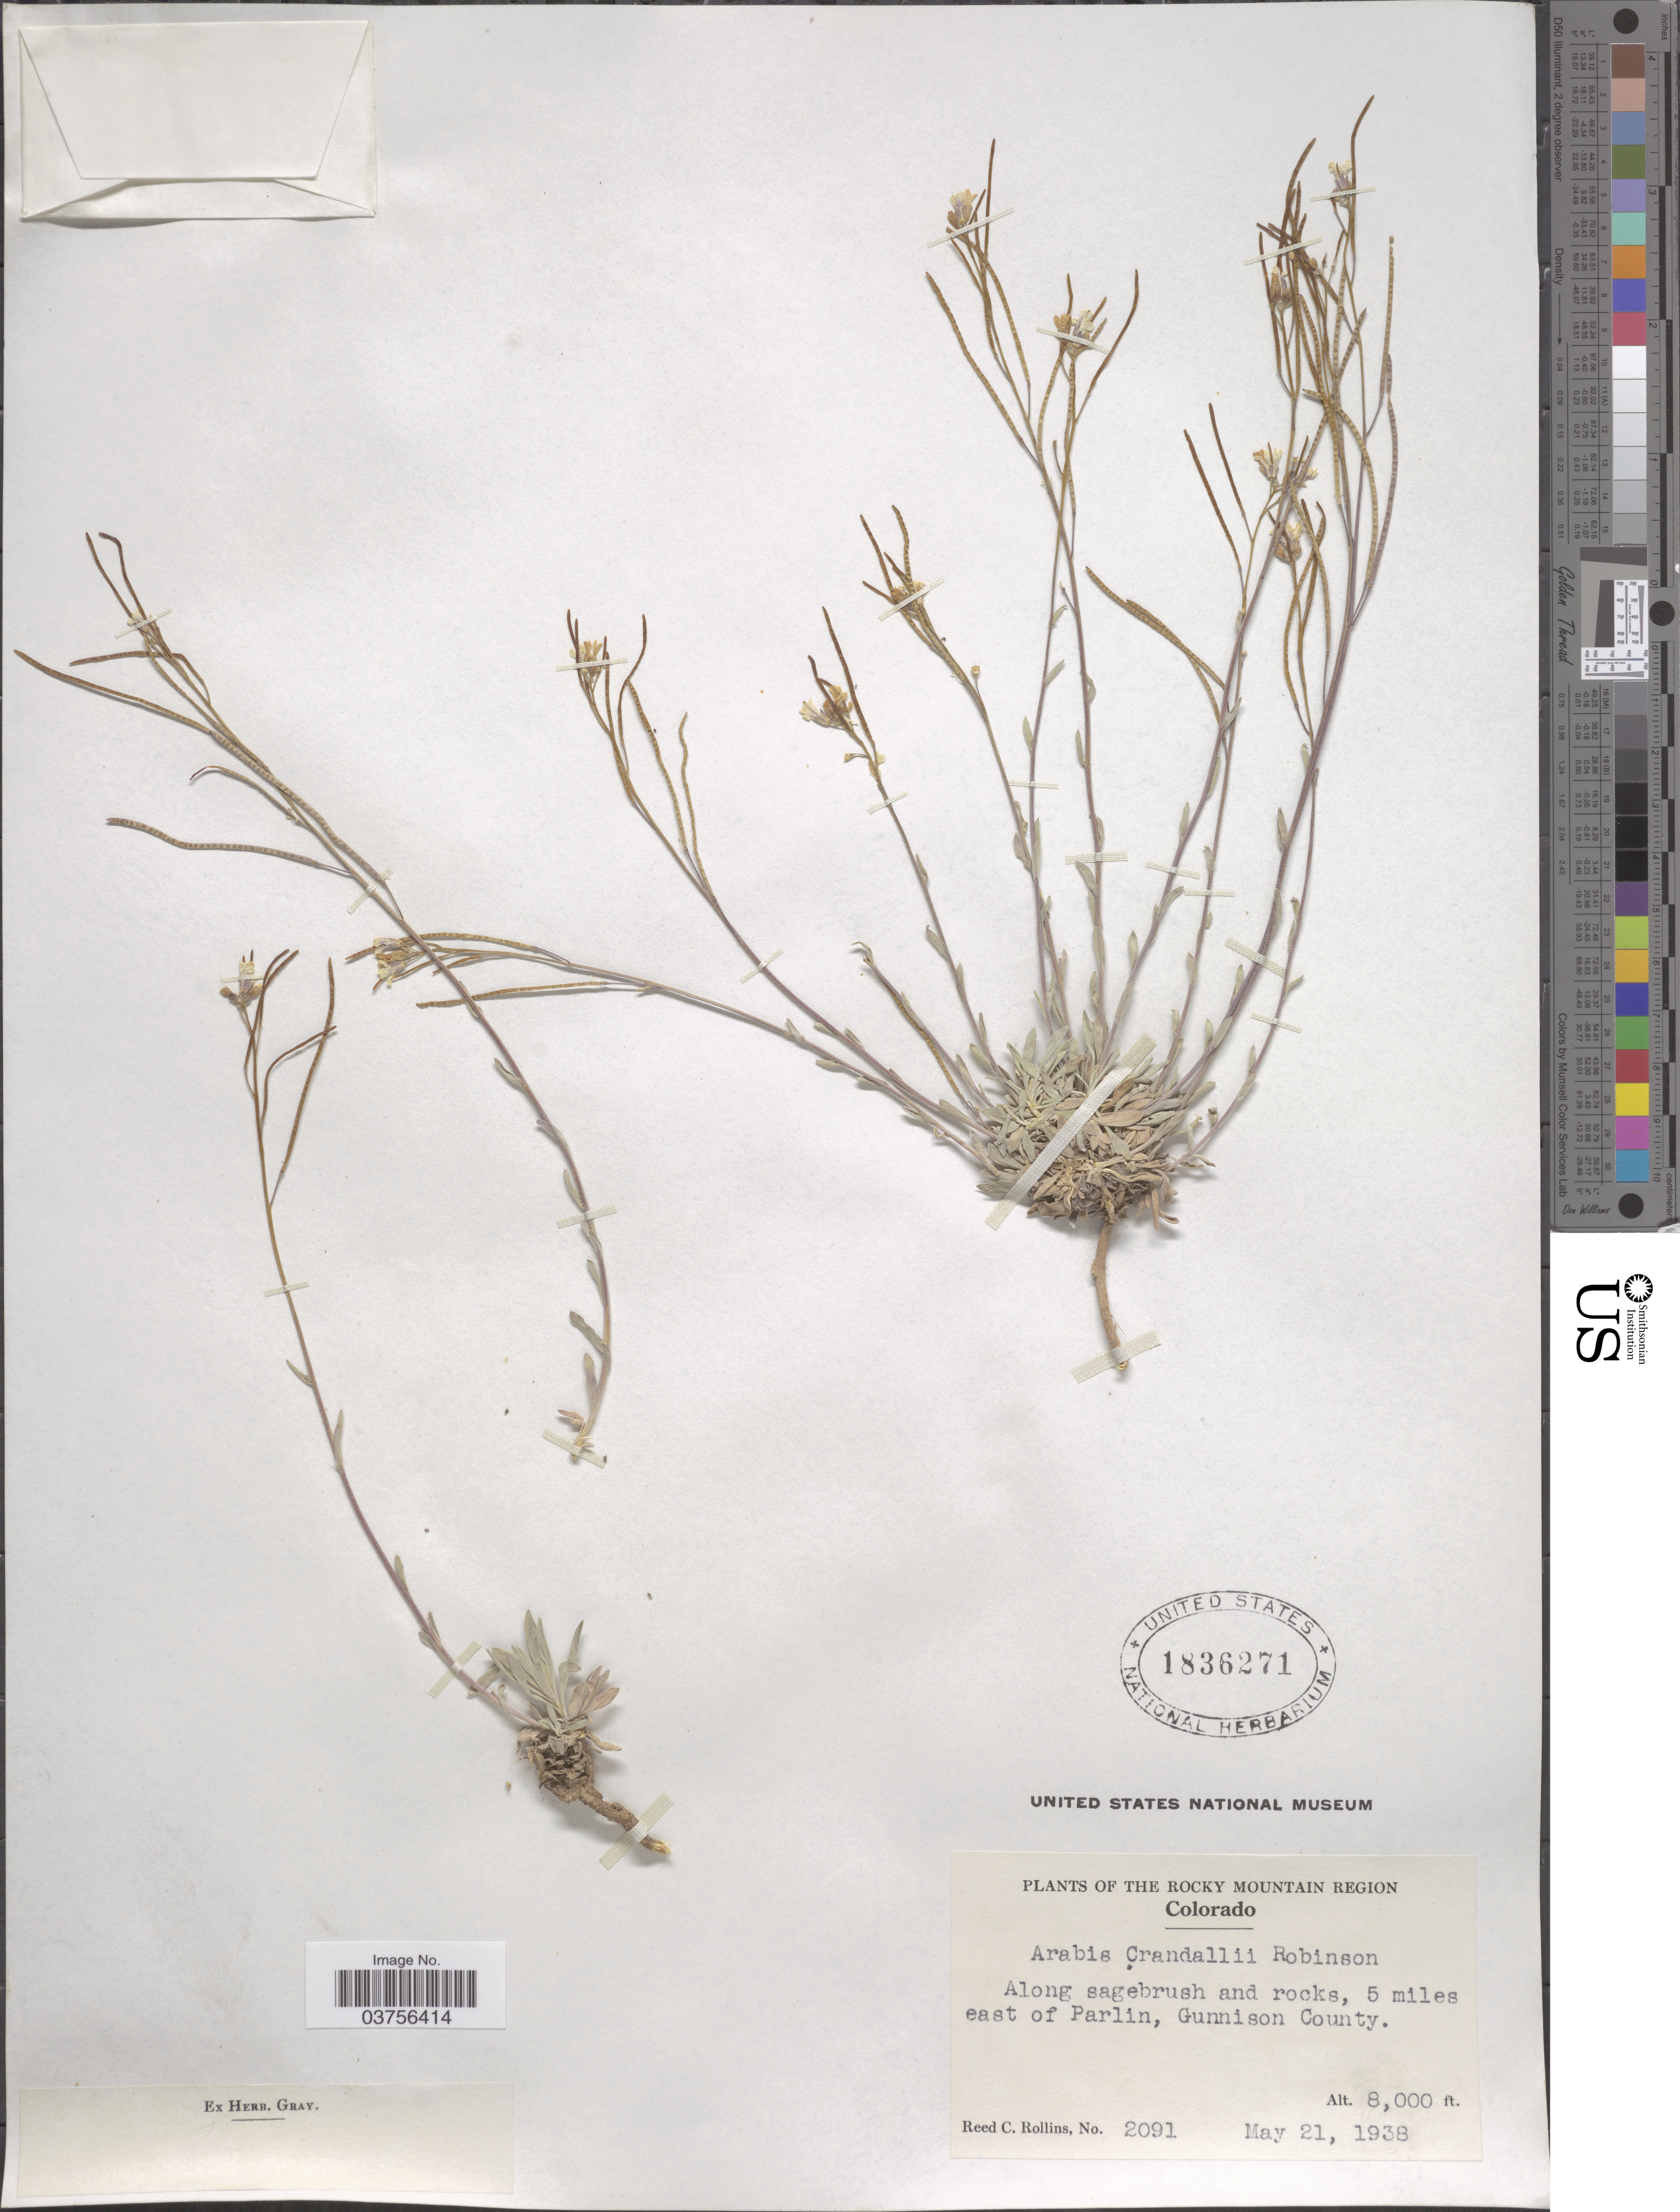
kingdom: Plantae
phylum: Tracheophyta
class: Magnoliopsida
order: Brassicales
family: Brassicaceae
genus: Arabis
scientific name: Arabis crandallii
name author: B.L. Rob.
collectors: R. C. Rollins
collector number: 2091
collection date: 1938-05-21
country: United States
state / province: Colorado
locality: The Rocky Mountain Region. 5 miles east of Parlin, Gunnison County.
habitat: along sagebrush and rocks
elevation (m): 2438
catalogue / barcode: US 1836271